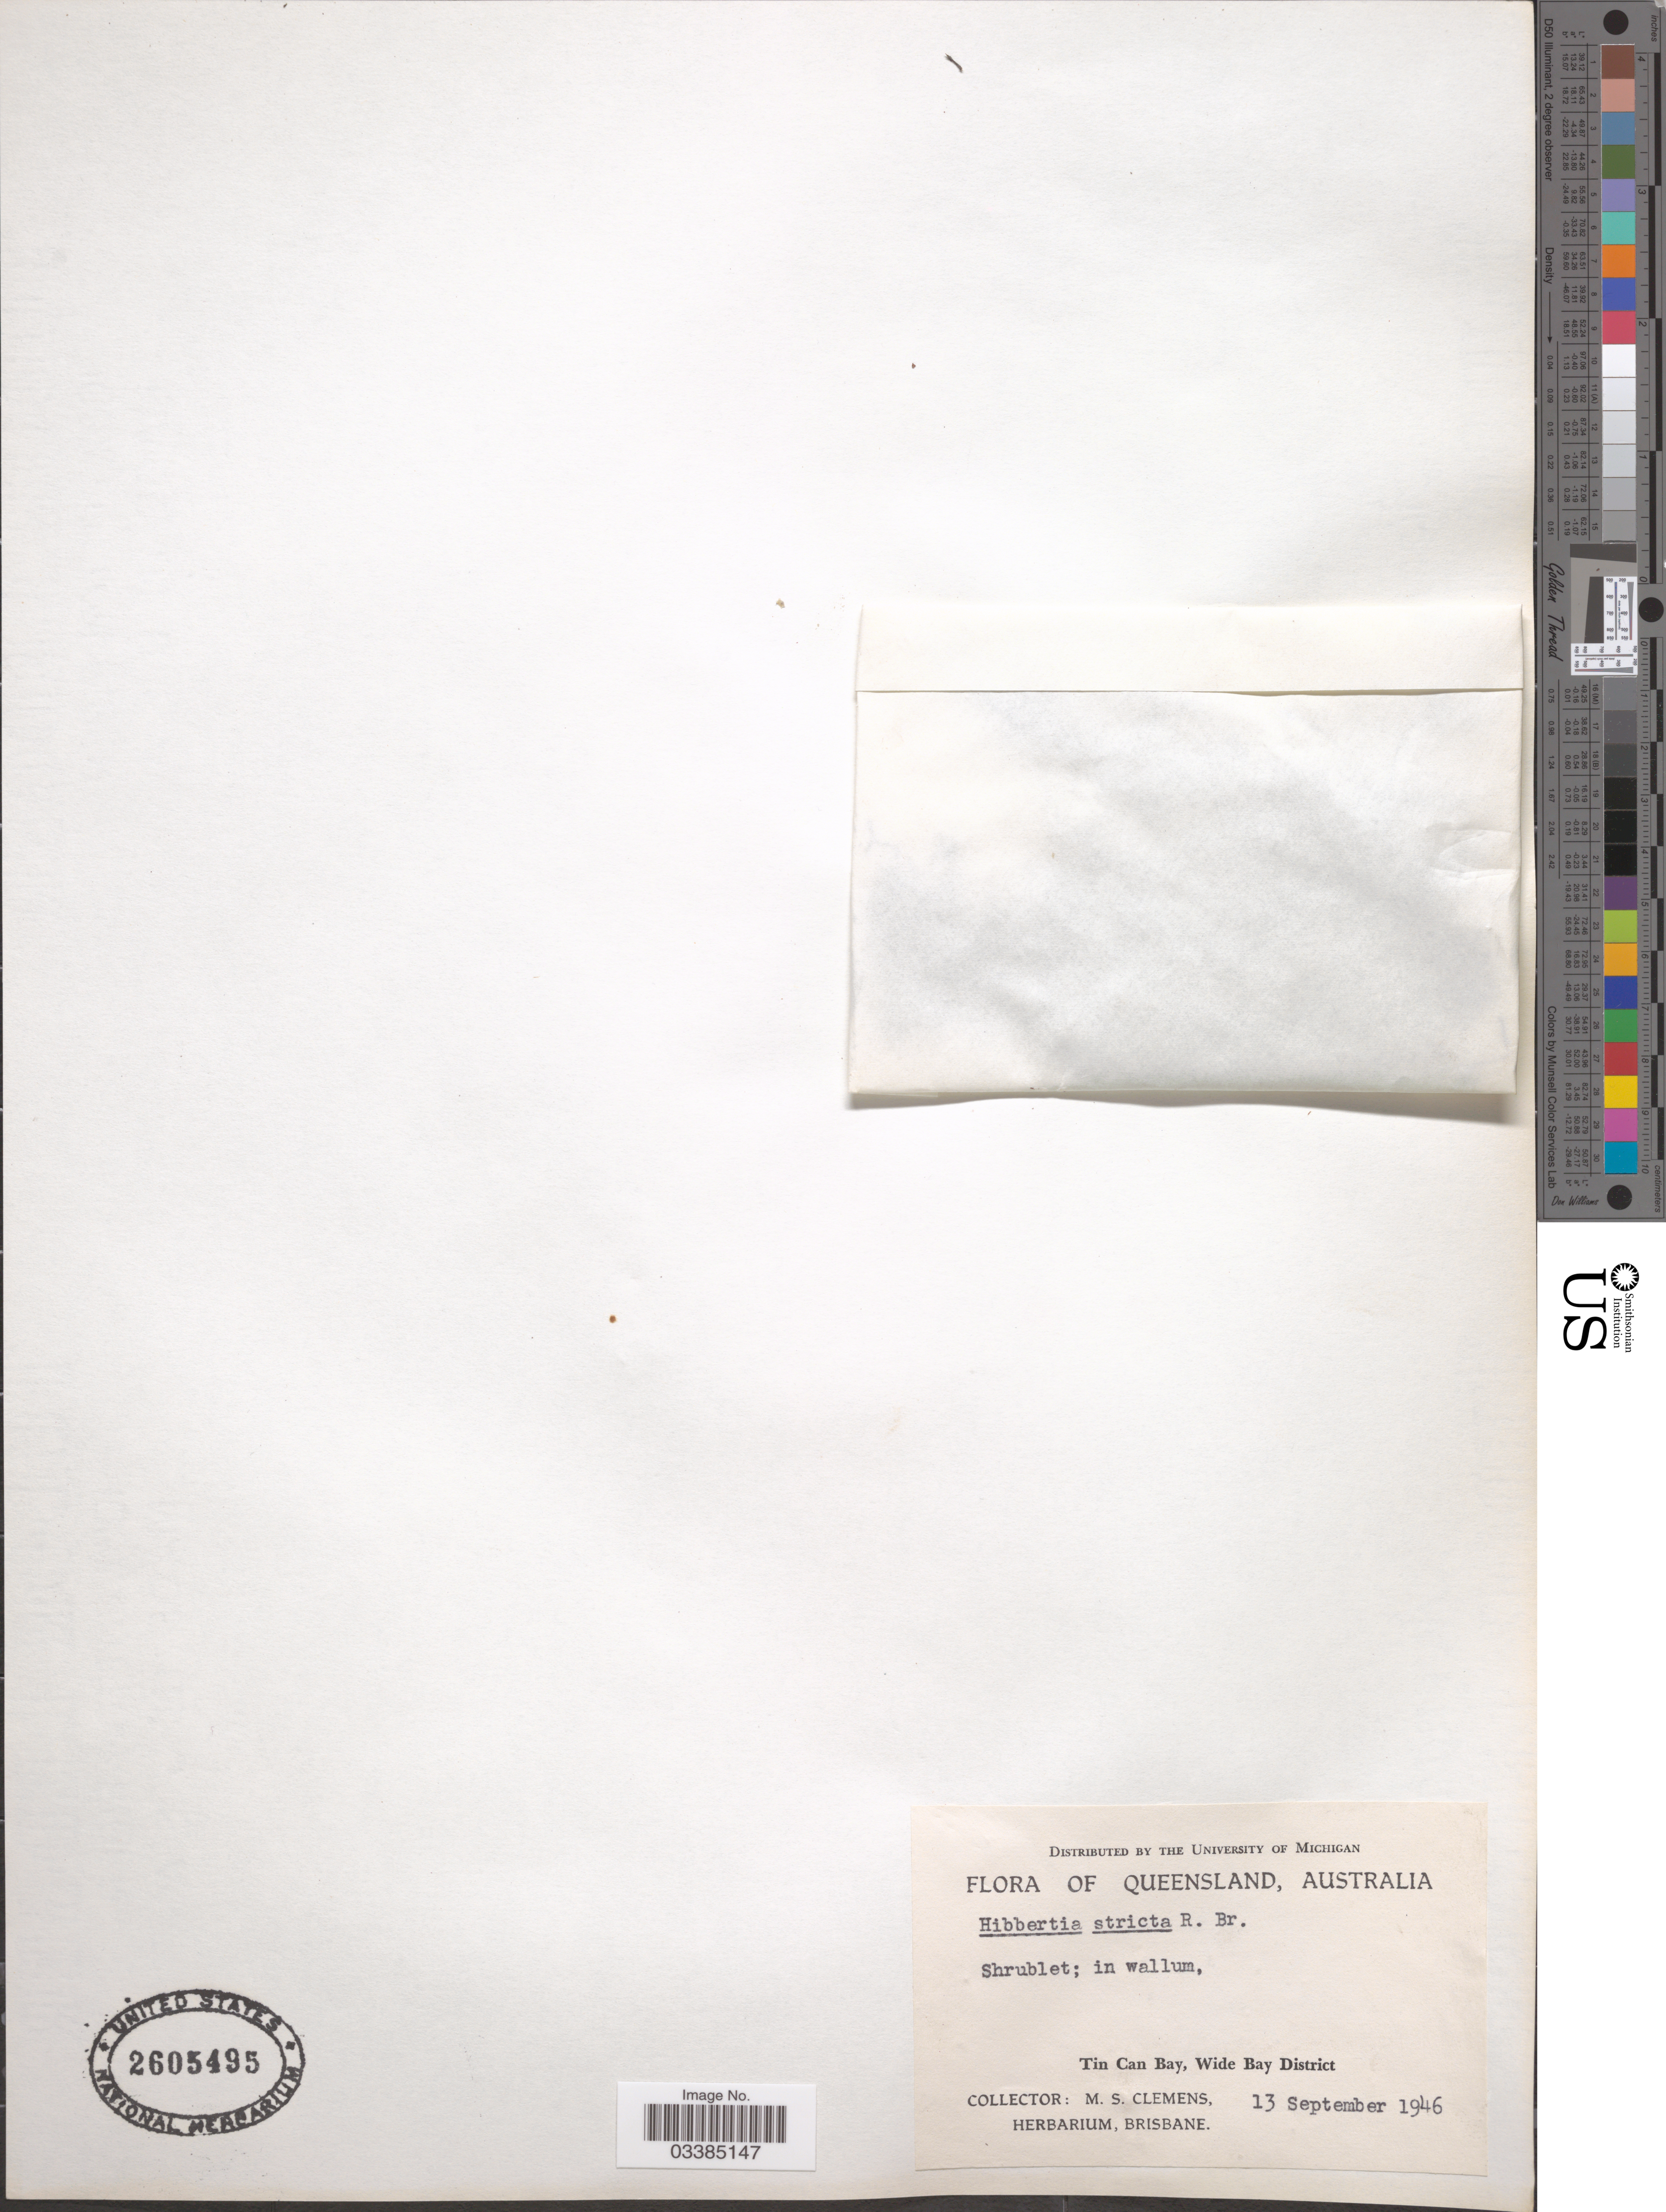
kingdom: Plantae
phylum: Tracheophyta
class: Magnoliopsida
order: Dilleniales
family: Dilleniaceae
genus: Hibbertia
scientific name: Hibbertia stricta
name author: R. Br. ex DC.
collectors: M. S. Clemens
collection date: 1946-09-13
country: Australia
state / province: Queensland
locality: Tin Can Bay, Wide Bay District.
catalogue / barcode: US 2605495